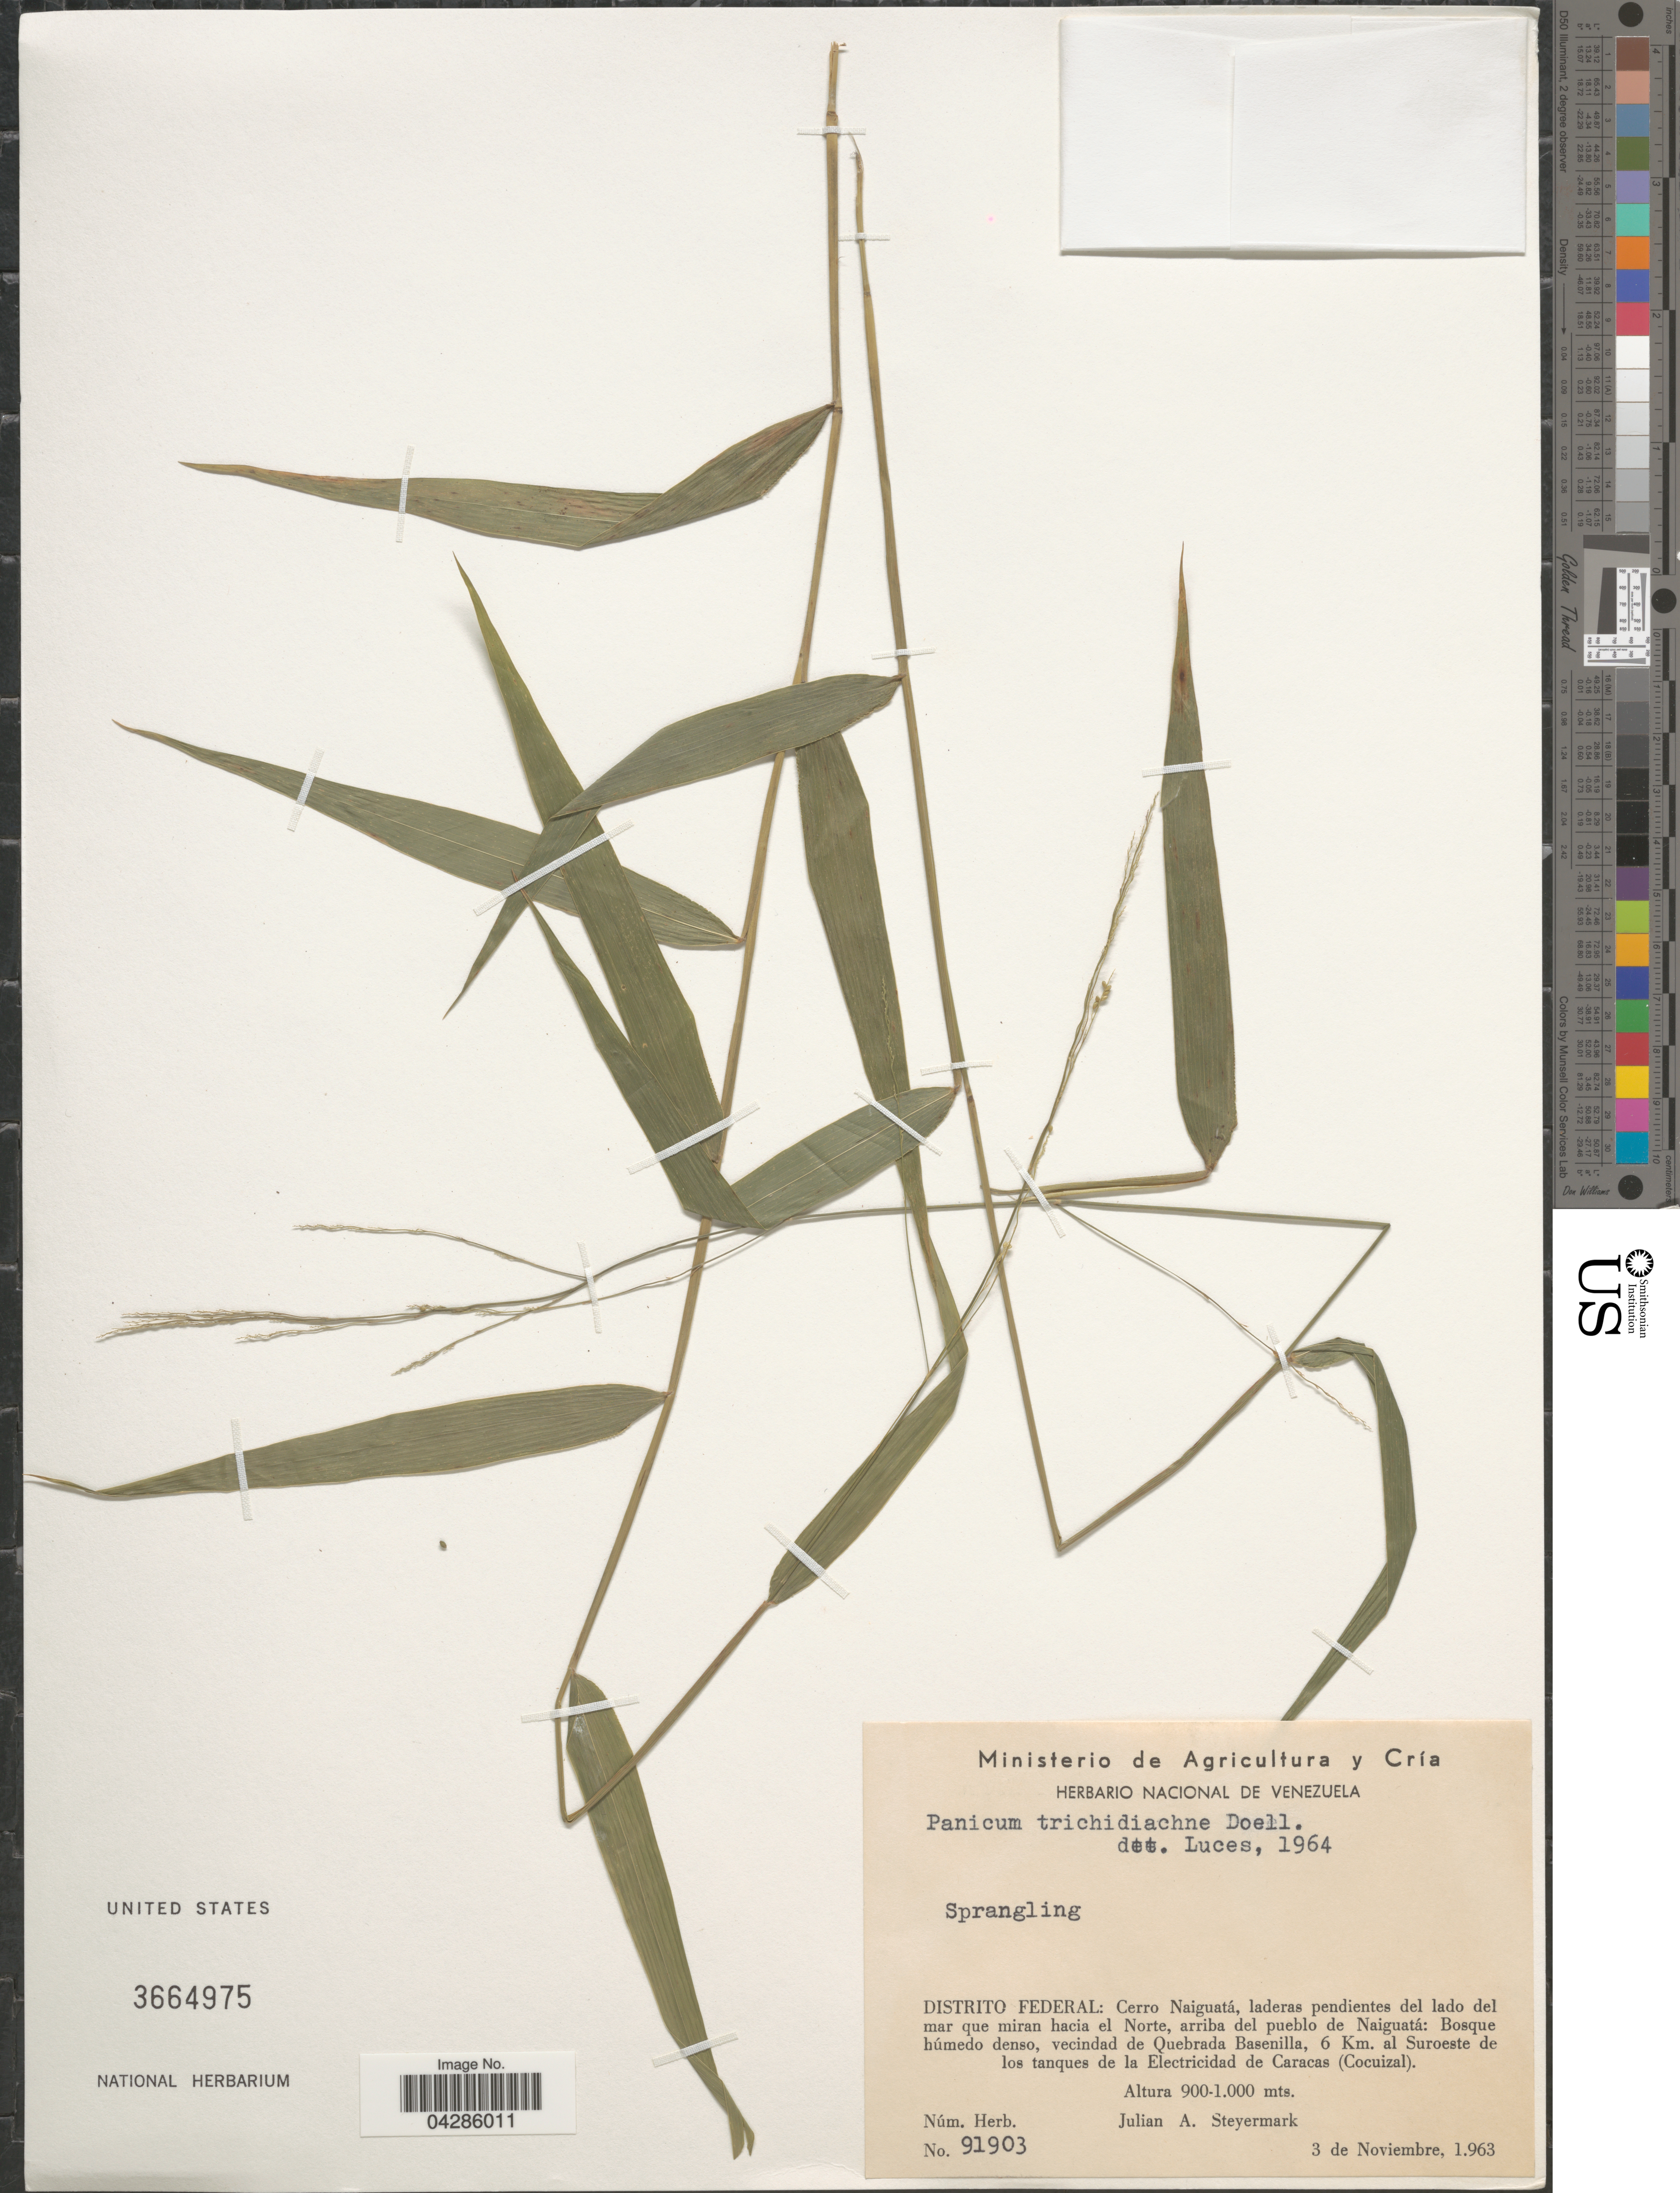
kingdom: Plantae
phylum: Tracheophyta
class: Liliopsida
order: Poales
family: Poaceae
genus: Morronea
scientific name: Morronea trichidiachnis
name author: (Döll) Zuloaga & Scataglini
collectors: J. Steyermark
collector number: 91903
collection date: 1963-11-03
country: Venezuela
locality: Distrito Federal: Cerro Naiguatá, laderas pendientes del lado del mar que miran hacia el Norte, arriba del pueblo de Naiguatá: Bosque húmedo denso, vecindad de Quebrada Basenilla, 6 Km. al Suroeste de los tanques de la Electricidad de Caracas (Cocuizal).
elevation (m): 900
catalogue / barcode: US 3664975